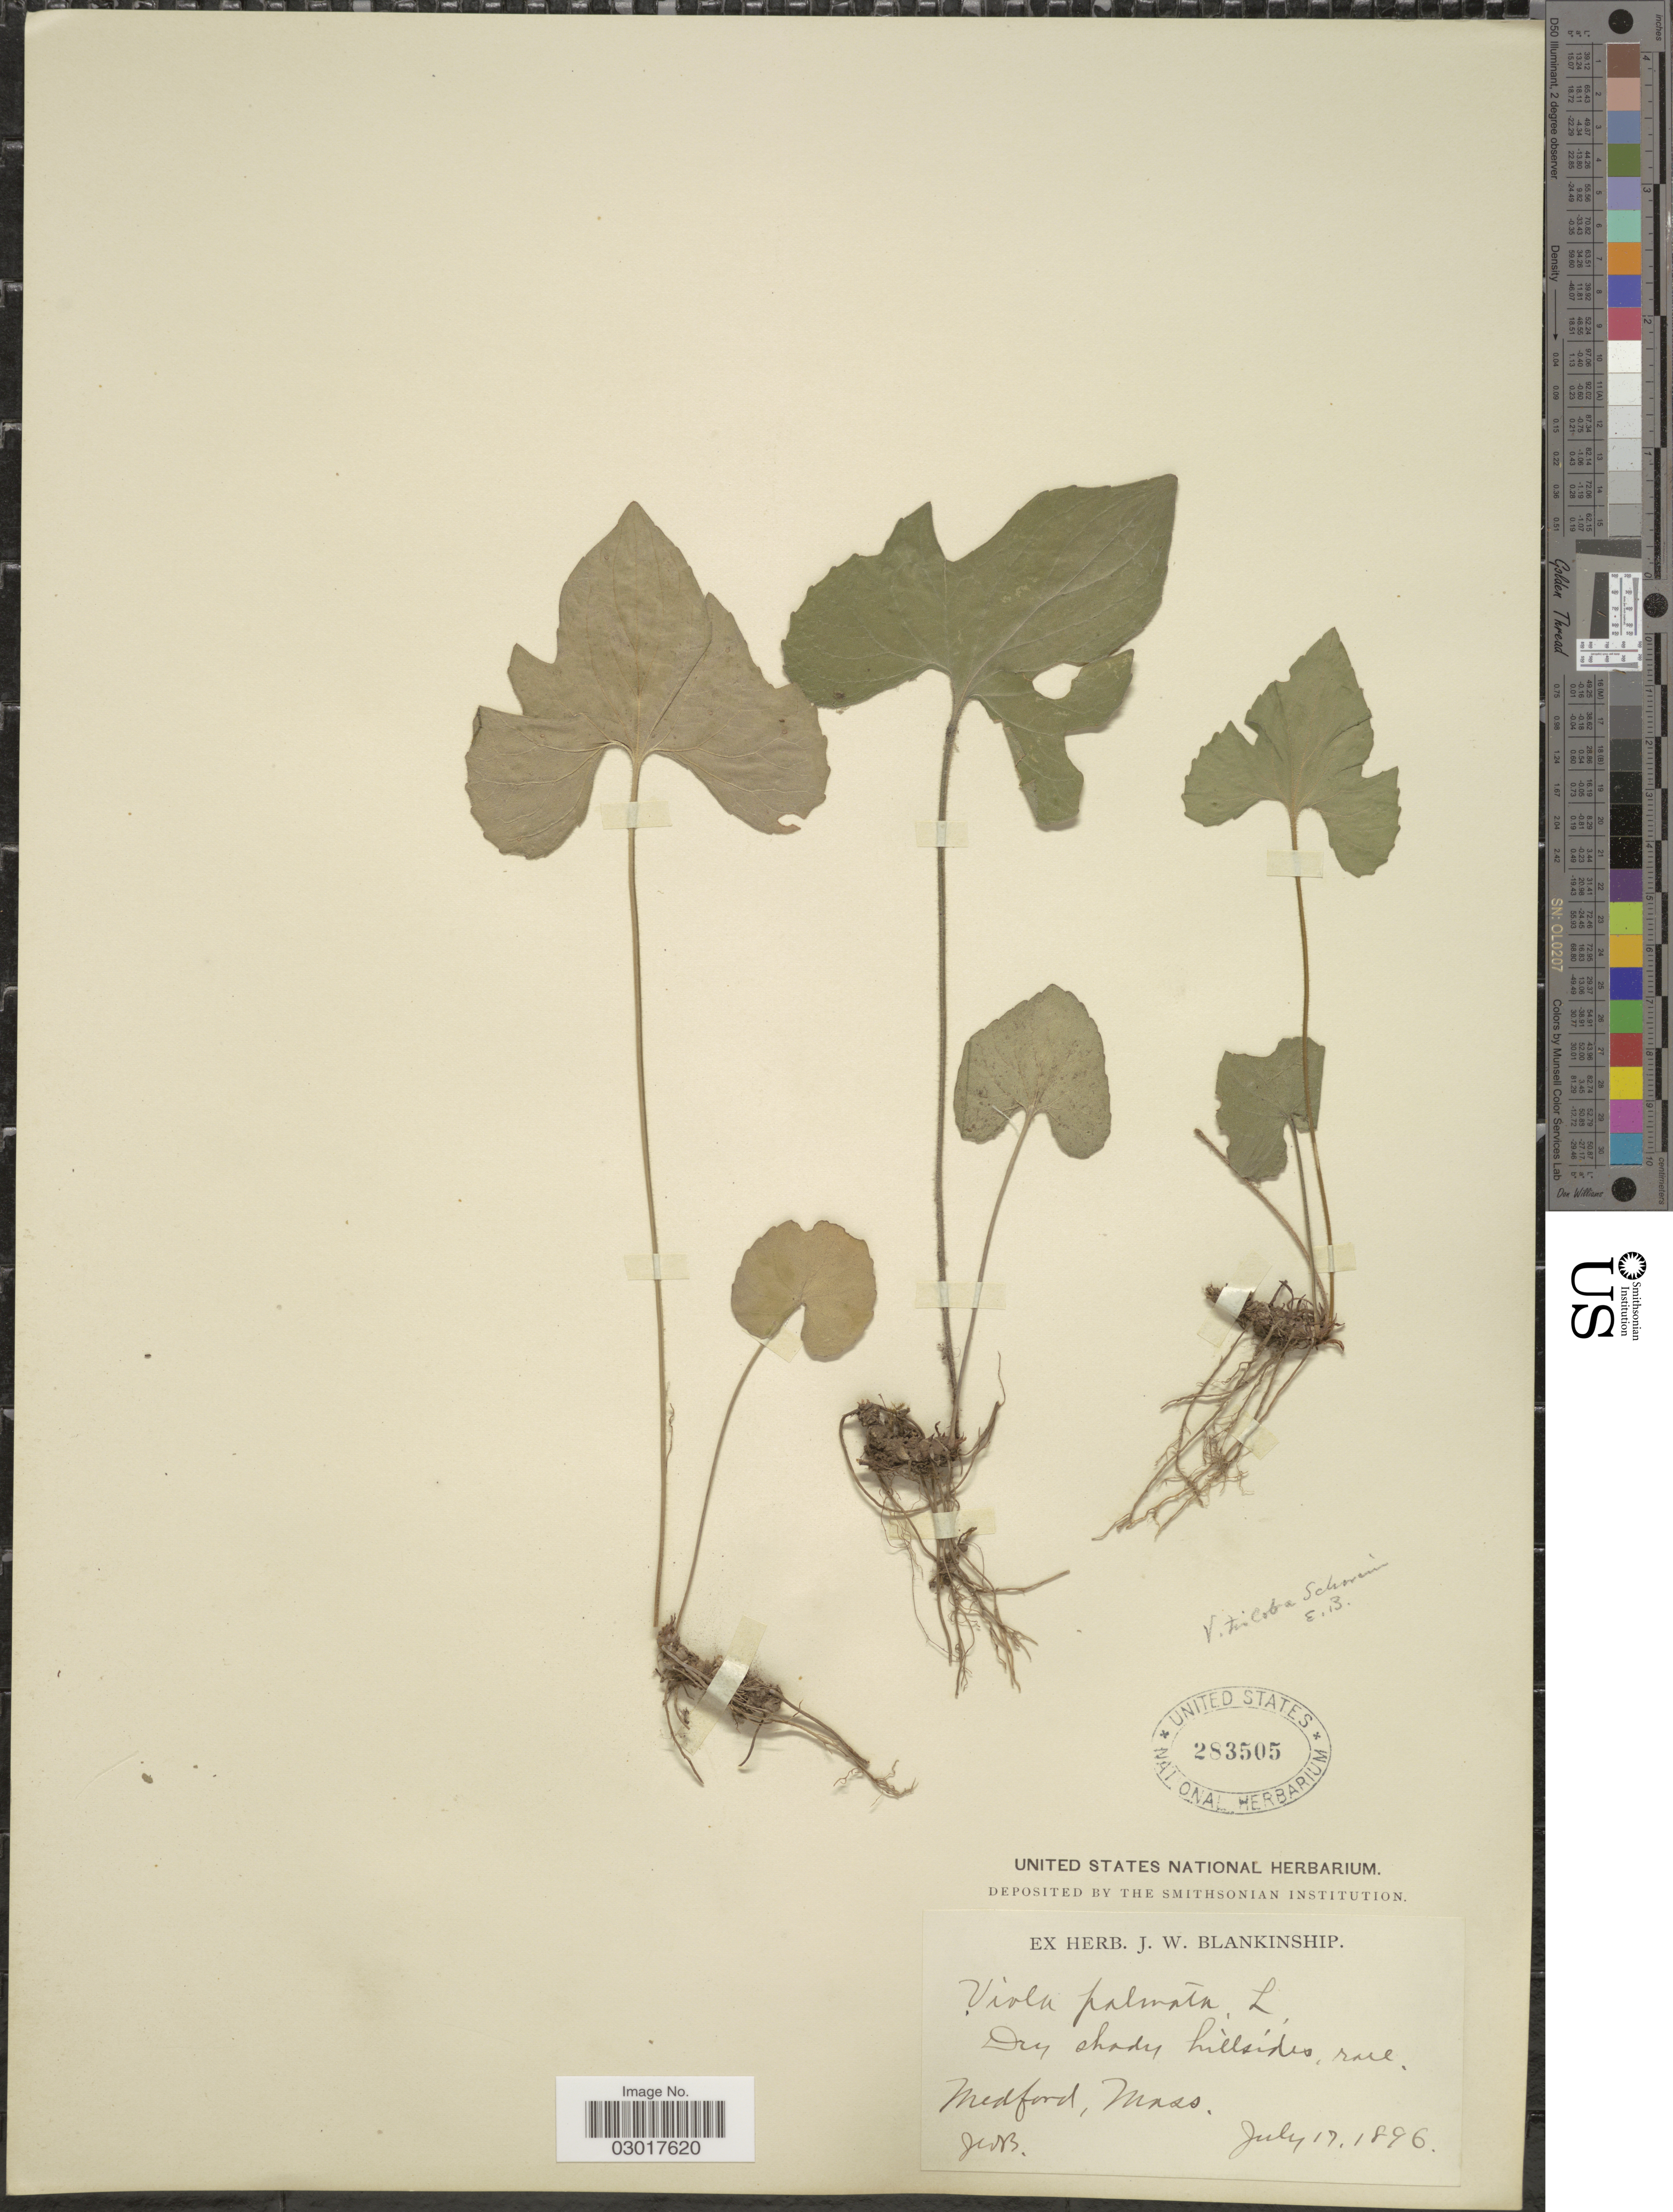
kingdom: Plantae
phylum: Tracheophyta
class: Magnoliopsida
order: Malpighiales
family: Violaceae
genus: Viola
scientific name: Viola triloba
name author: Schwein.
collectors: J. W. Blankinship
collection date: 1896-07-17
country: United States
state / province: Massachusetts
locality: Medford.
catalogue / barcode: US 283505